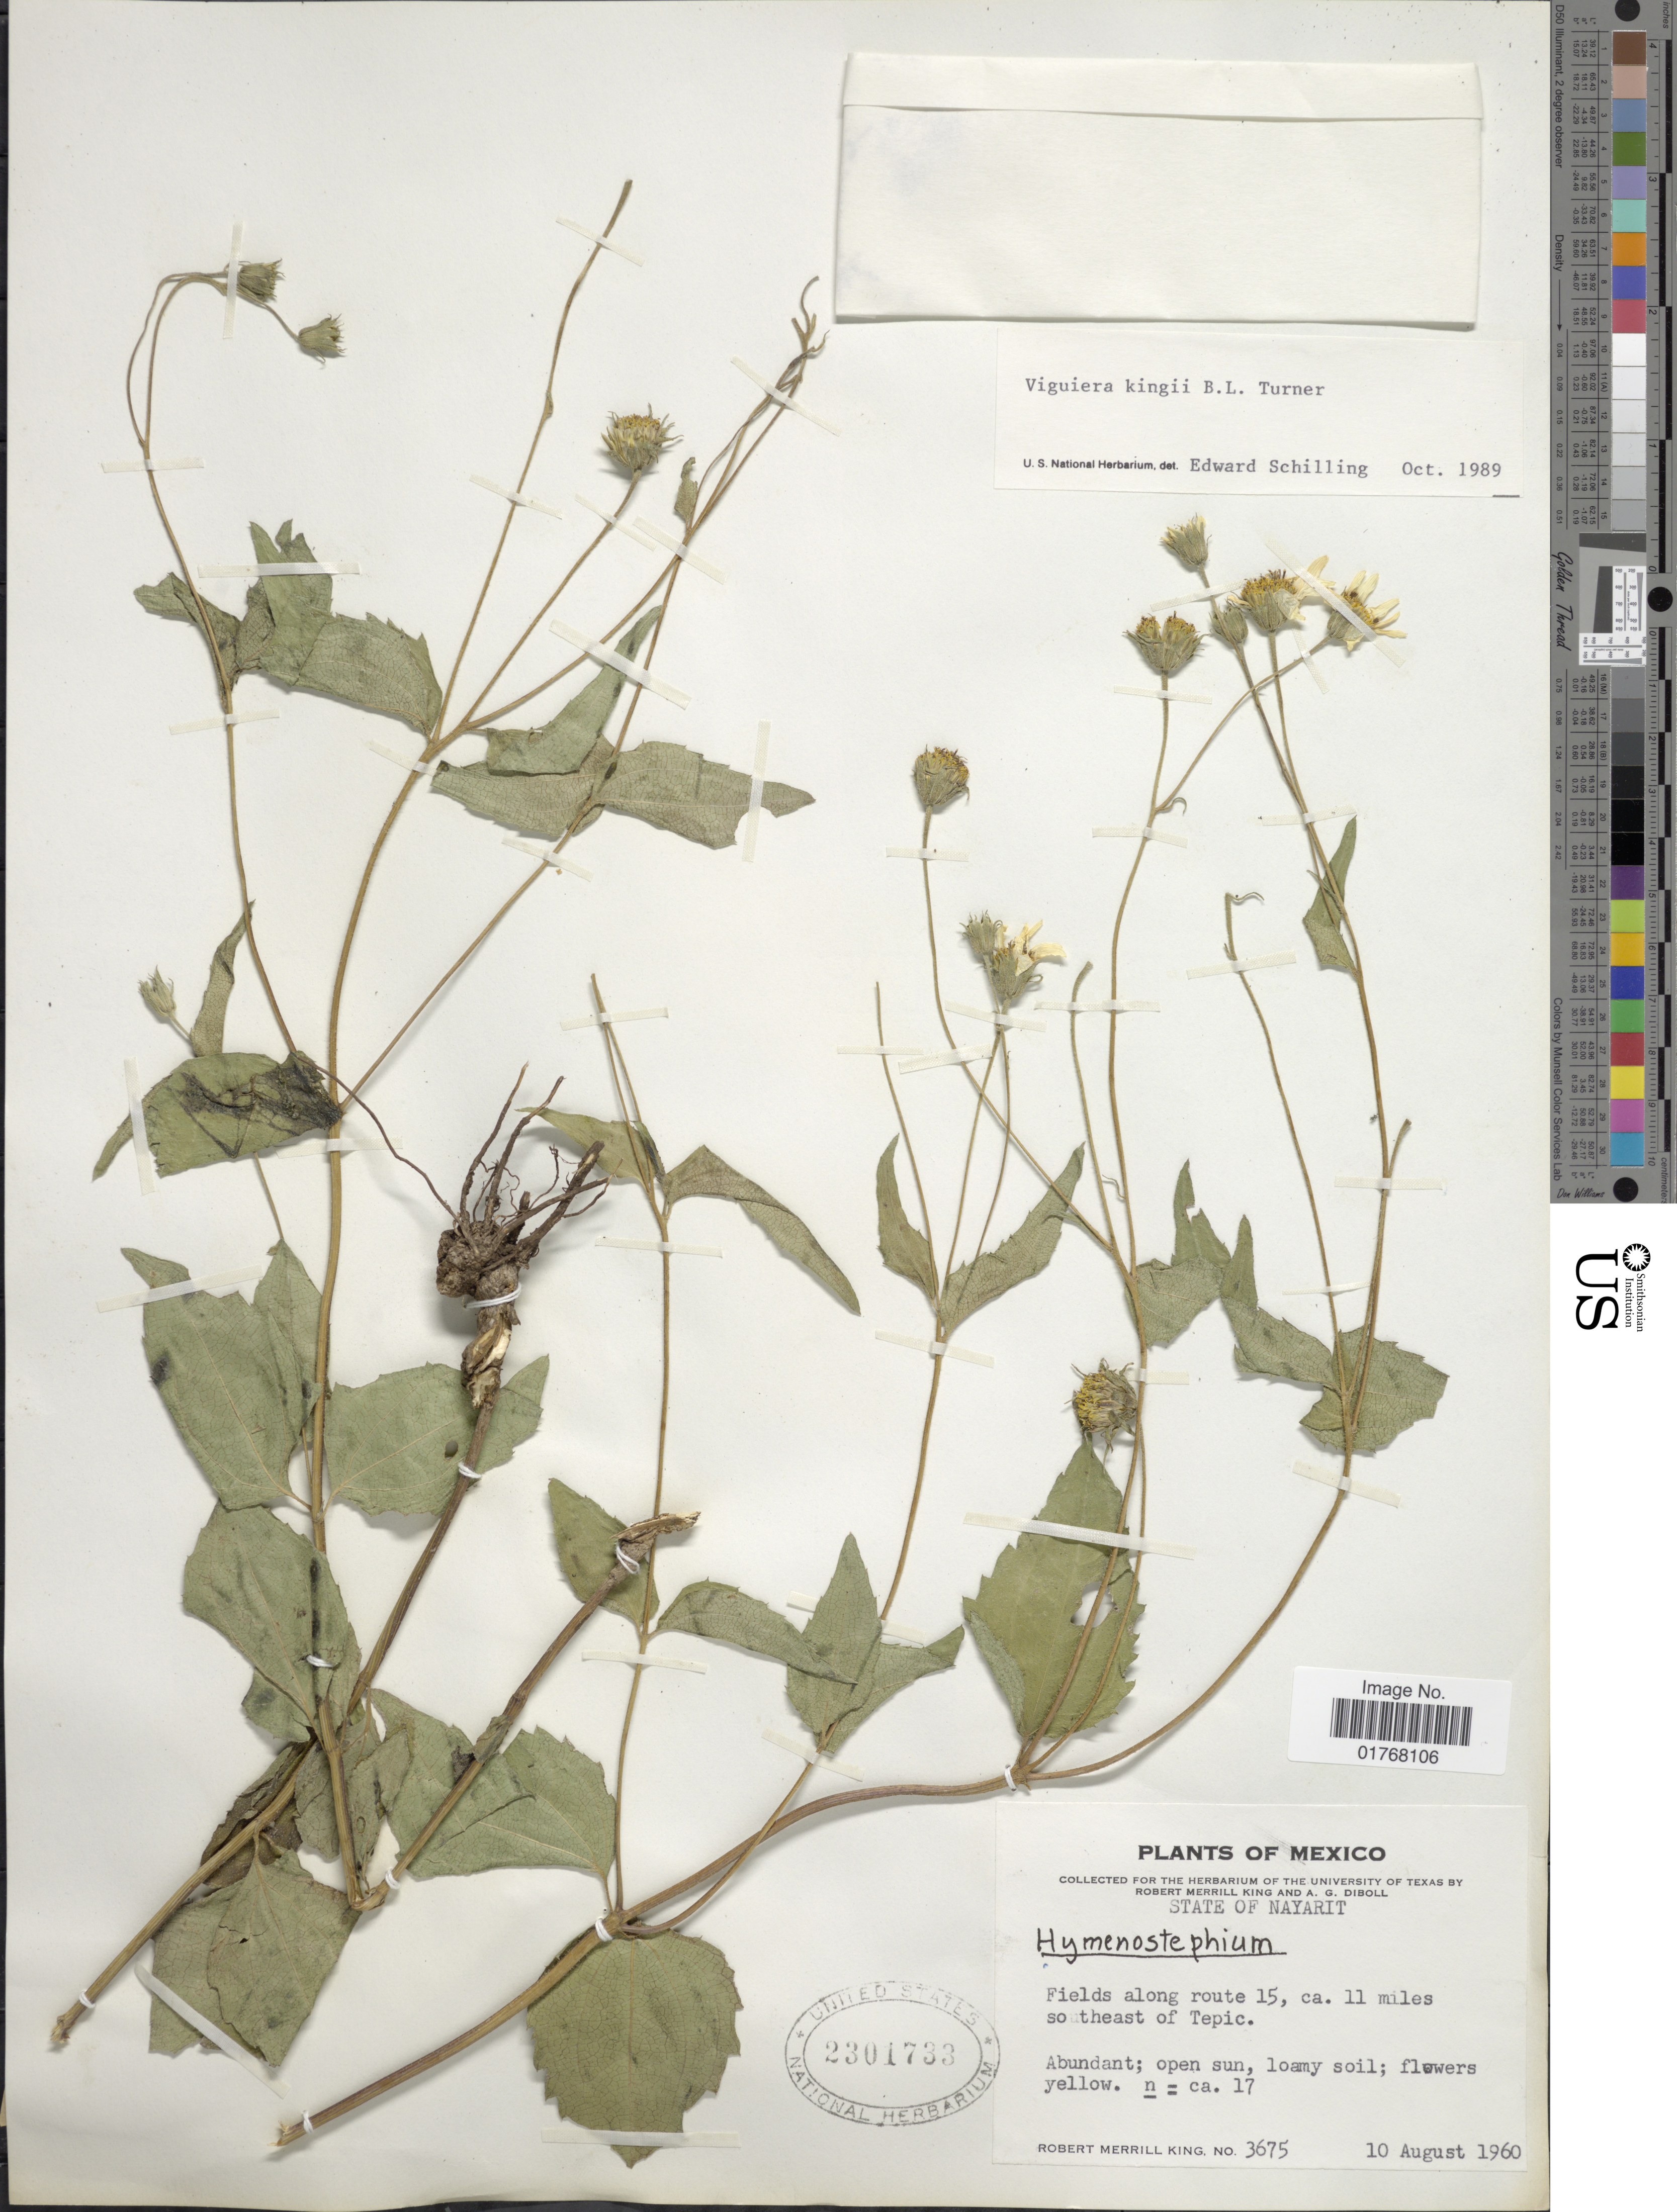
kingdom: Plantae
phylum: Tracheophyta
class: Magnoliopsida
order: Asterales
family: Asteraceae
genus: Viguiera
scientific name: Viguiera kingii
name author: McVaugh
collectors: R. M. King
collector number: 3675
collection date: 1960-08-10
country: Mexico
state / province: Nayarit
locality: Fields along route 15, ca. 11 miles southeast of Tepic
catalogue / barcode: US 2301733